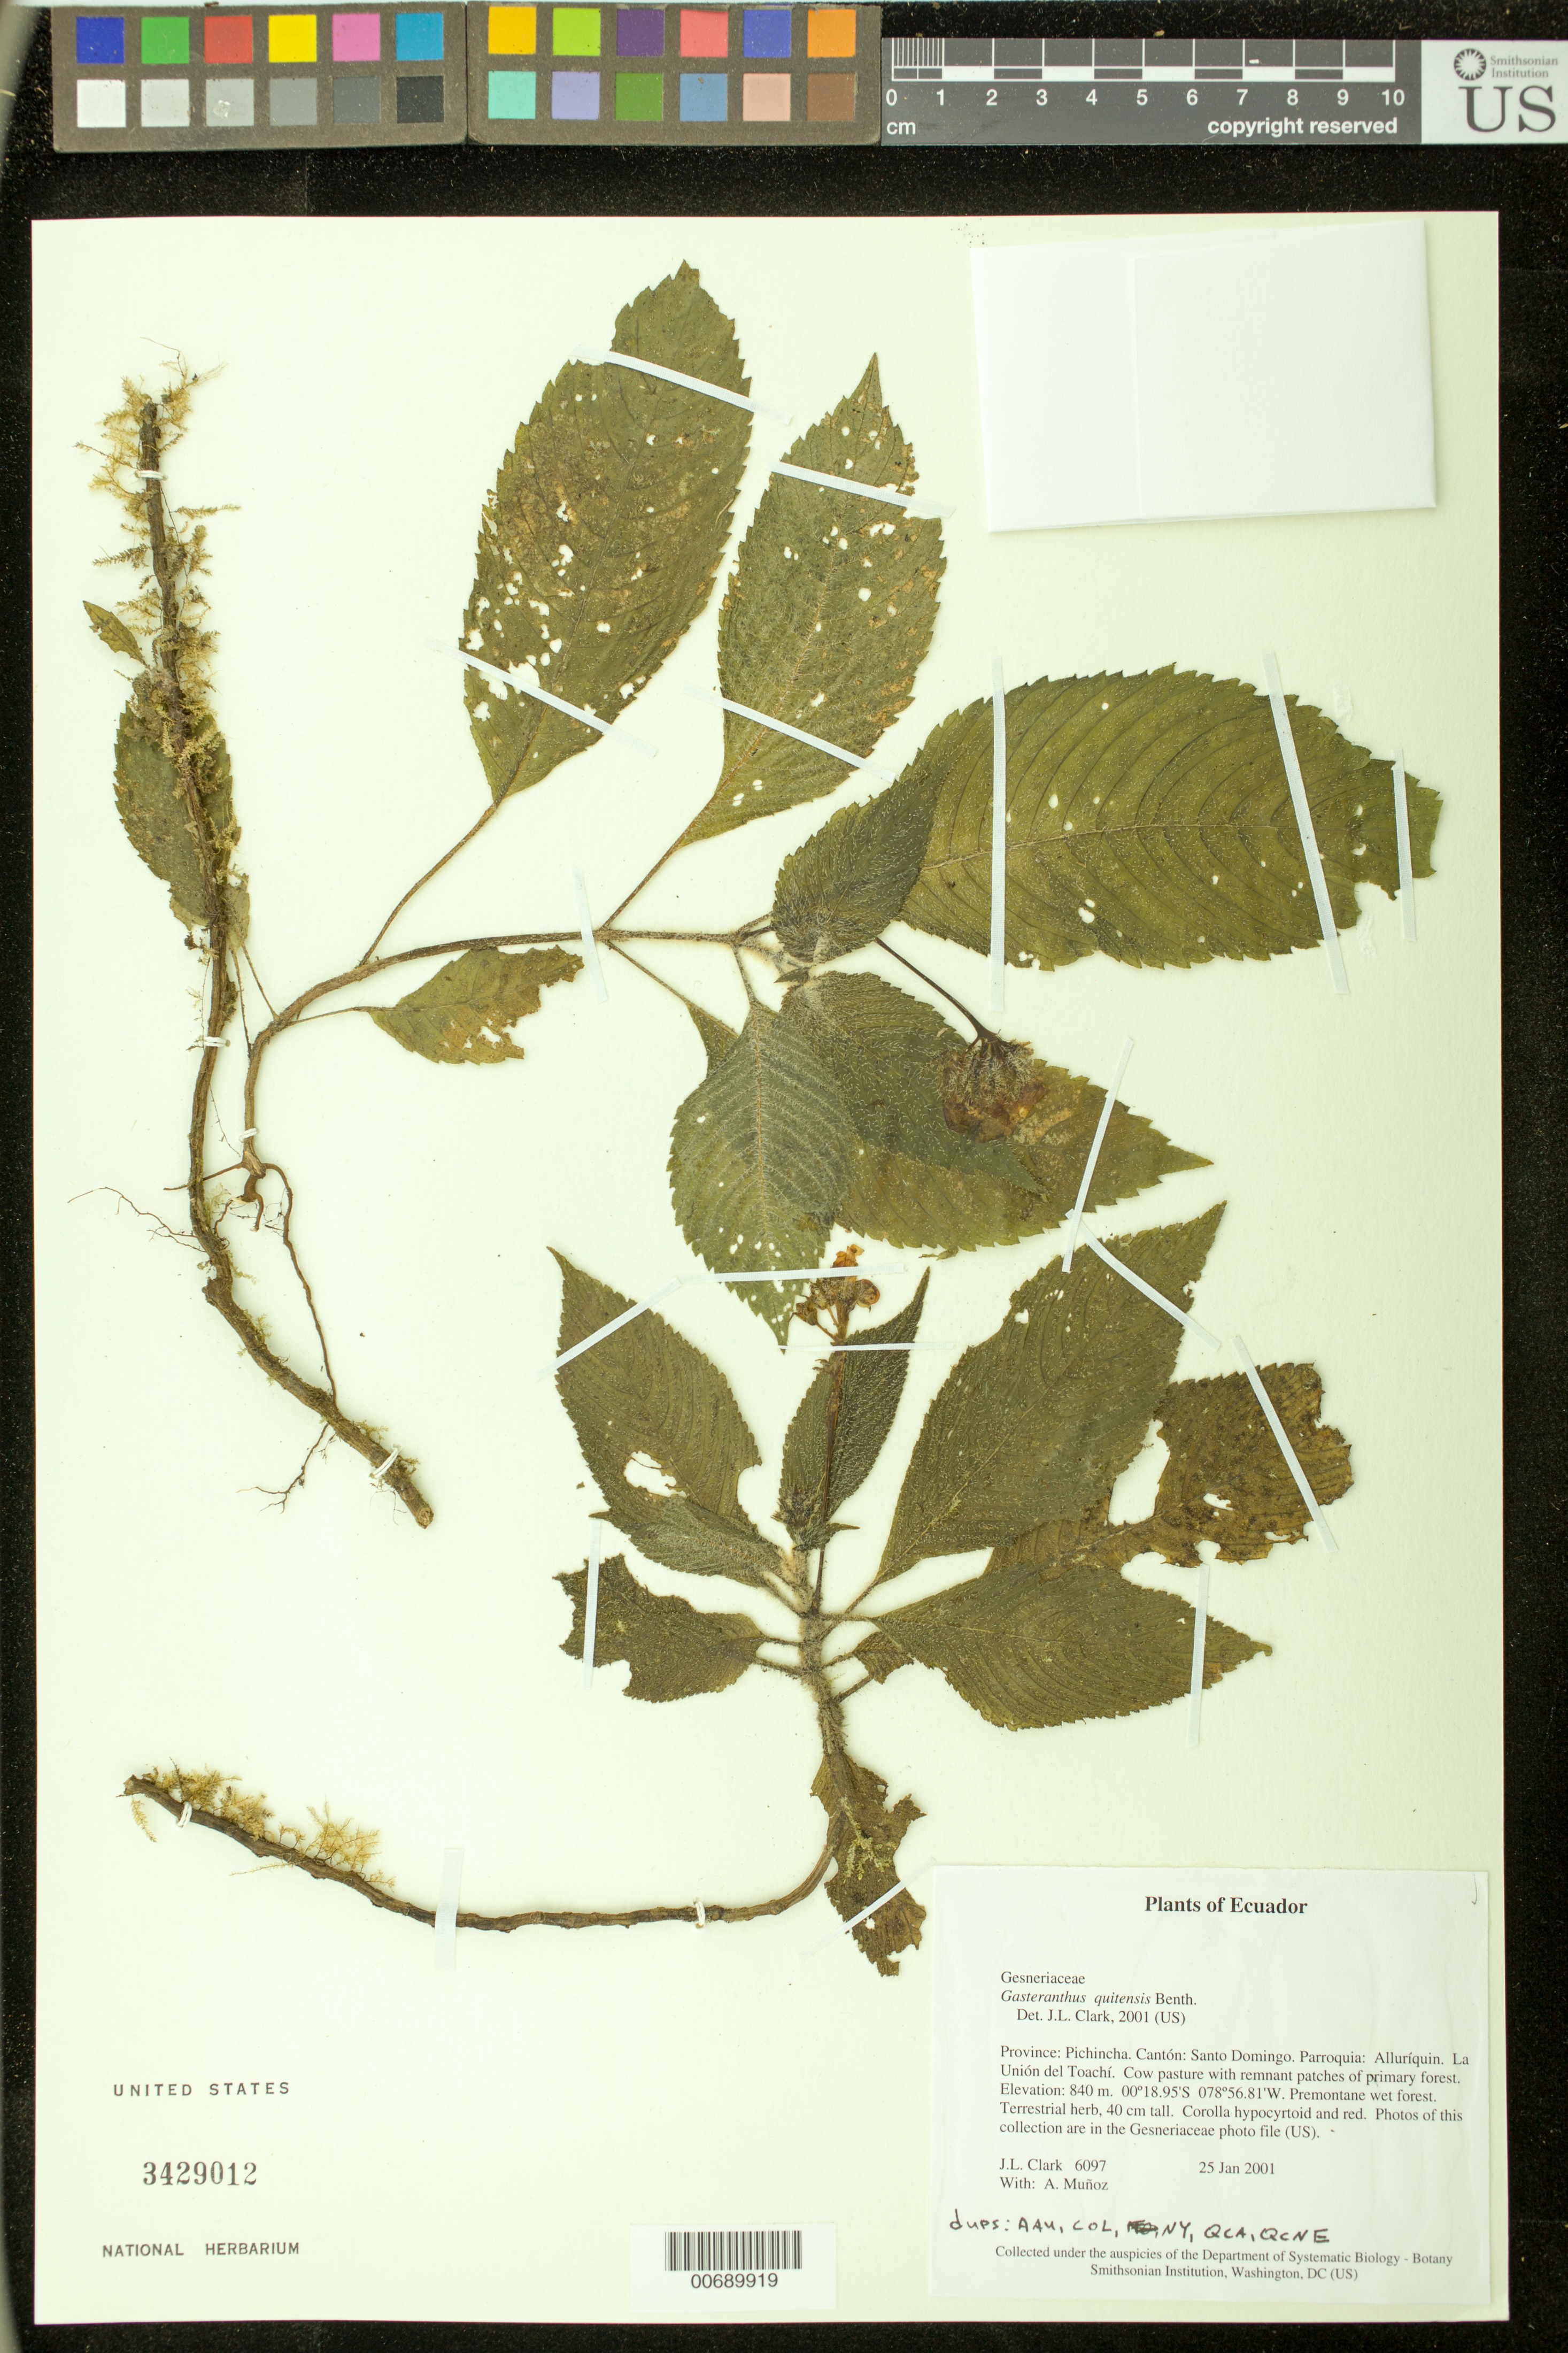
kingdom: Plantae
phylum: Tracheophyta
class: Magnoliopsida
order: Lamiales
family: Gesneriaceae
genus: Gasteranthus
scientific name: Gasteranthus quitensis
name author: Benth.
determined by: Clark, J. L., (SEL), The Marie Selby Botanical Garden (UNITED STATES)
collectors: J. L. Clark & A. Muñoz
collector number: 06097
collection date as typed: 25 Jan 2001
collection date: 2001-01-25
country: Ecuador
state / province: Pichincha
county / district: Santo Domingo de Los Colorados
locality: Parroquia: Alluríquin. La Unión del Toachí. Cow pasture with remnant patches of primary forest.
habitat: Premontane wet forest.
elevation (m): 840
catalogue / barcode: US 3429012